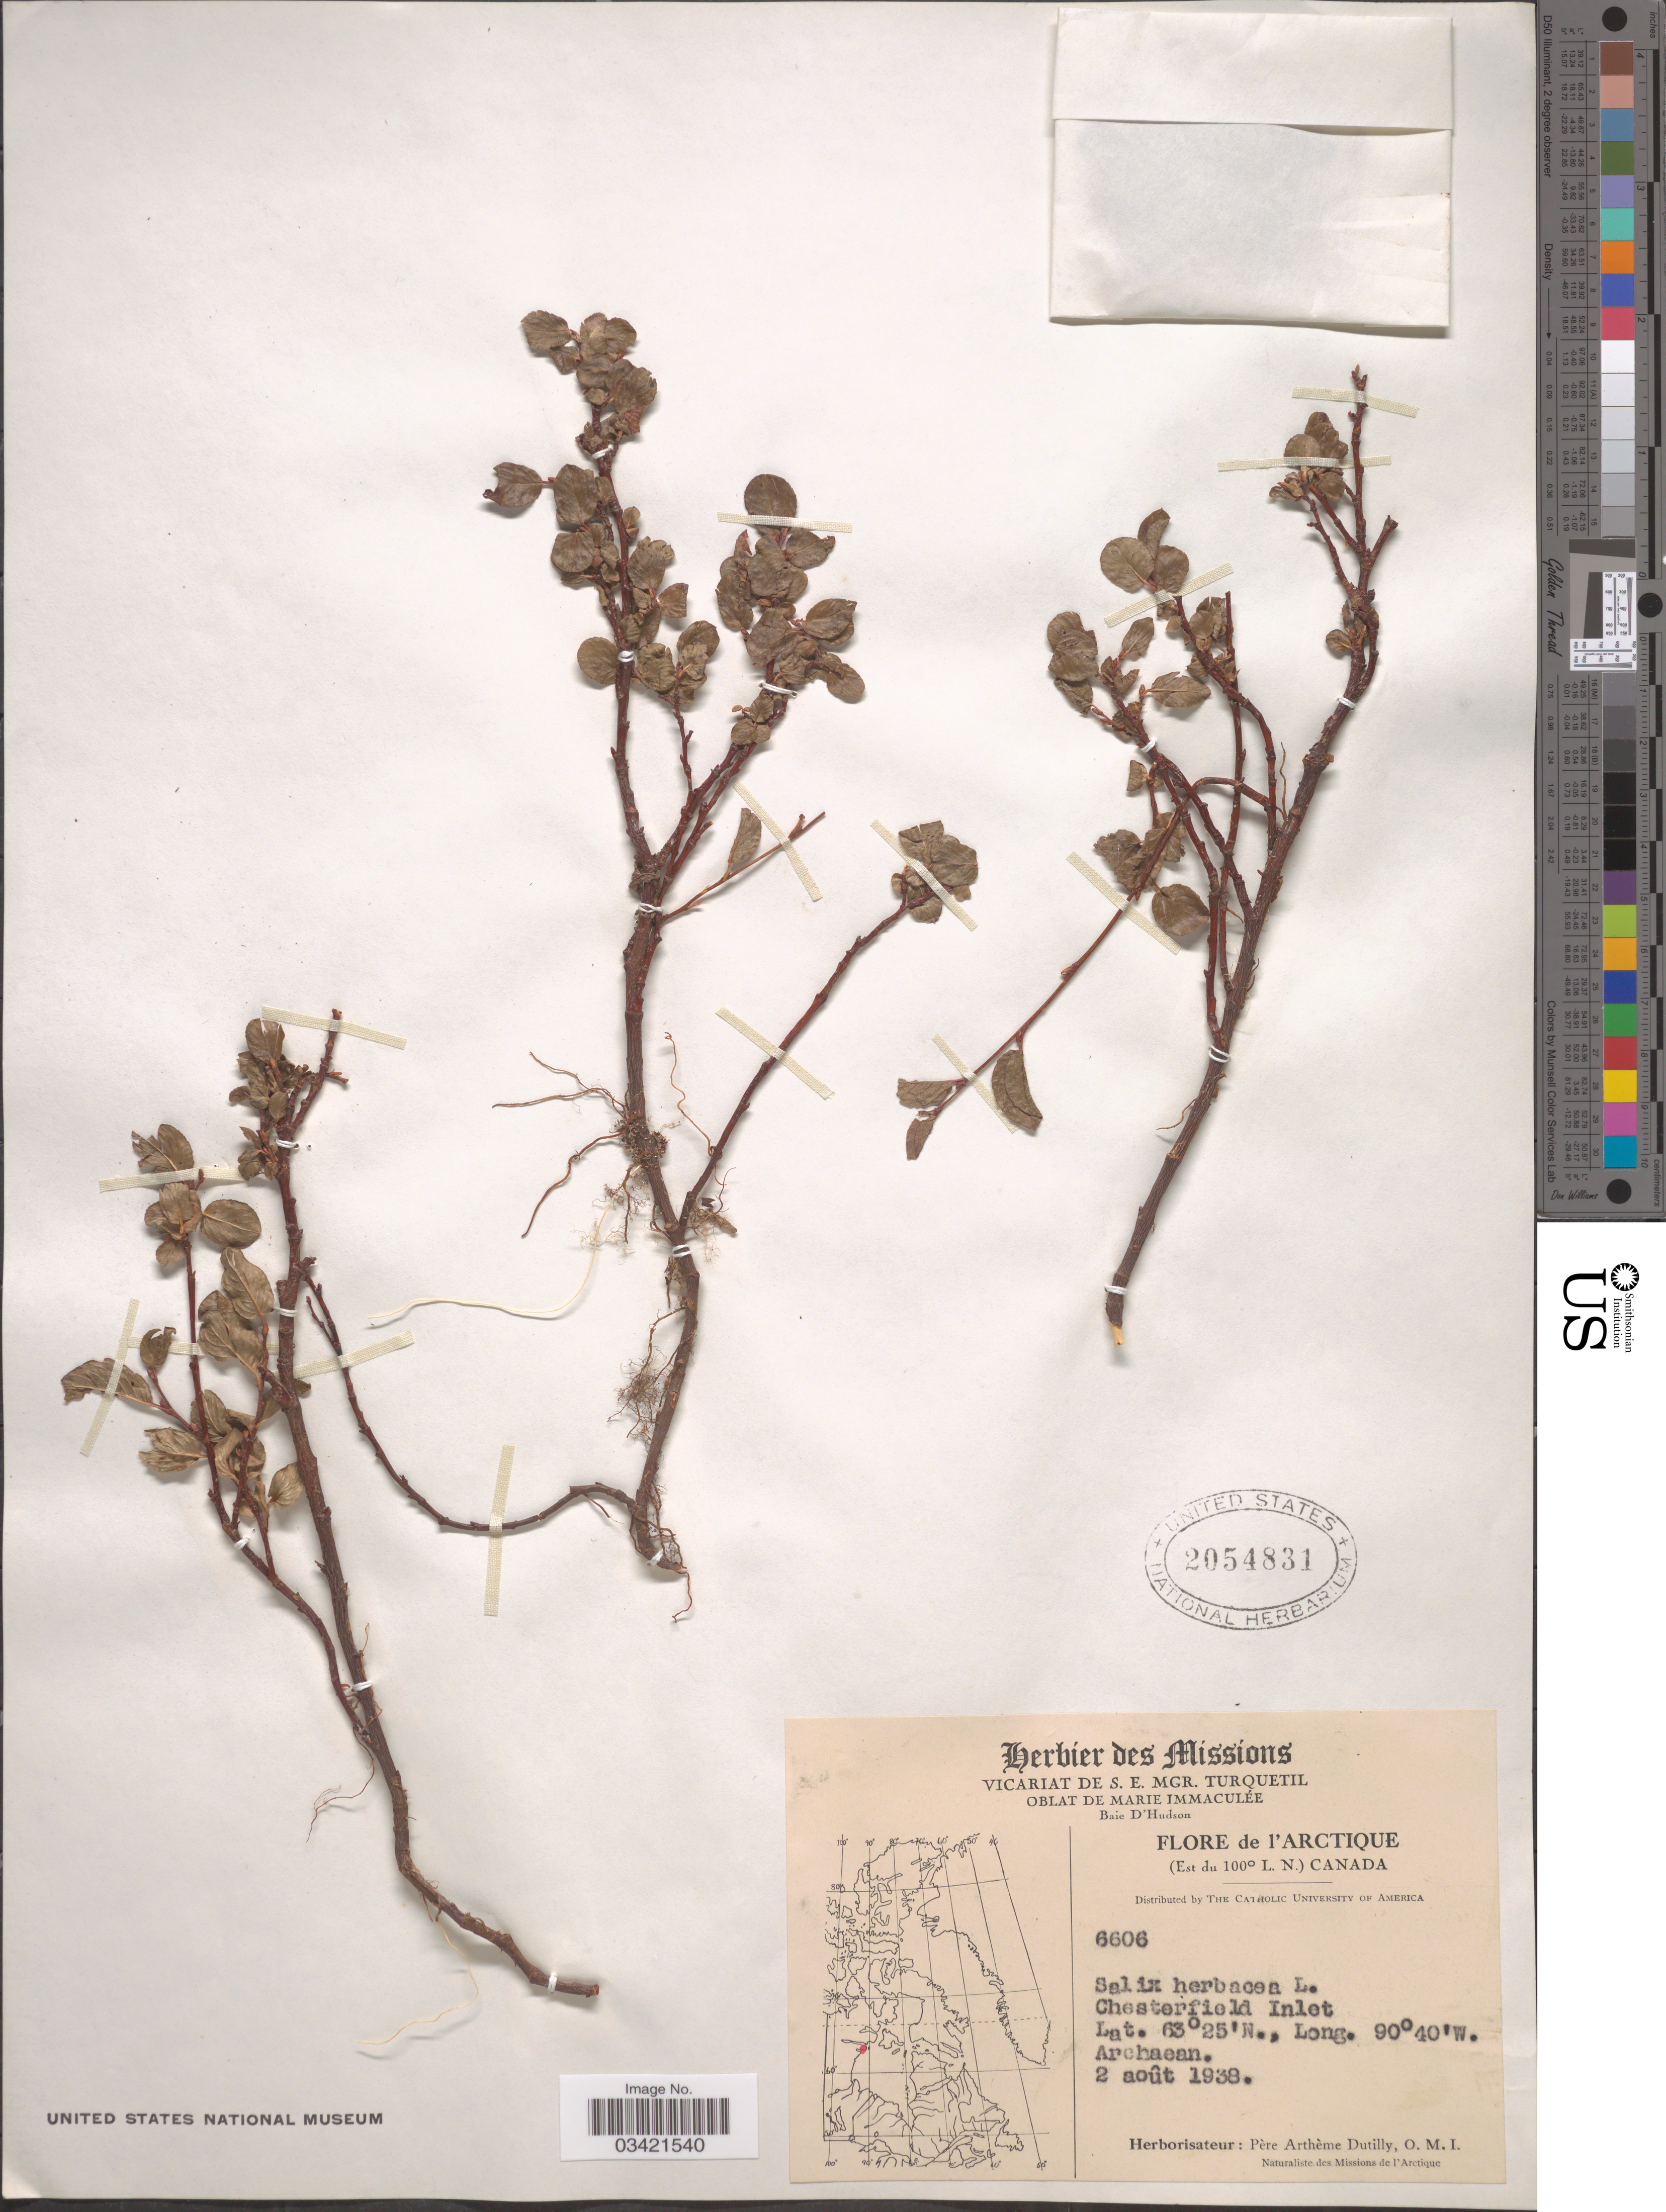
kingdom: Plantae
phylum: Tracheophyta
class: Magnoliopsida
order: Malpighiales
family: Salicaceae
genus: Salix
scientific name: Salix herbacea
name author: L.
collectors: P. Dutilly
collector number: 6606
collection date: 1938-08-02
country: Canada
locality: Baie D'Hudson. L'Arctique. Chesterfield Inlet.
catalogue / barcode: US 2054831